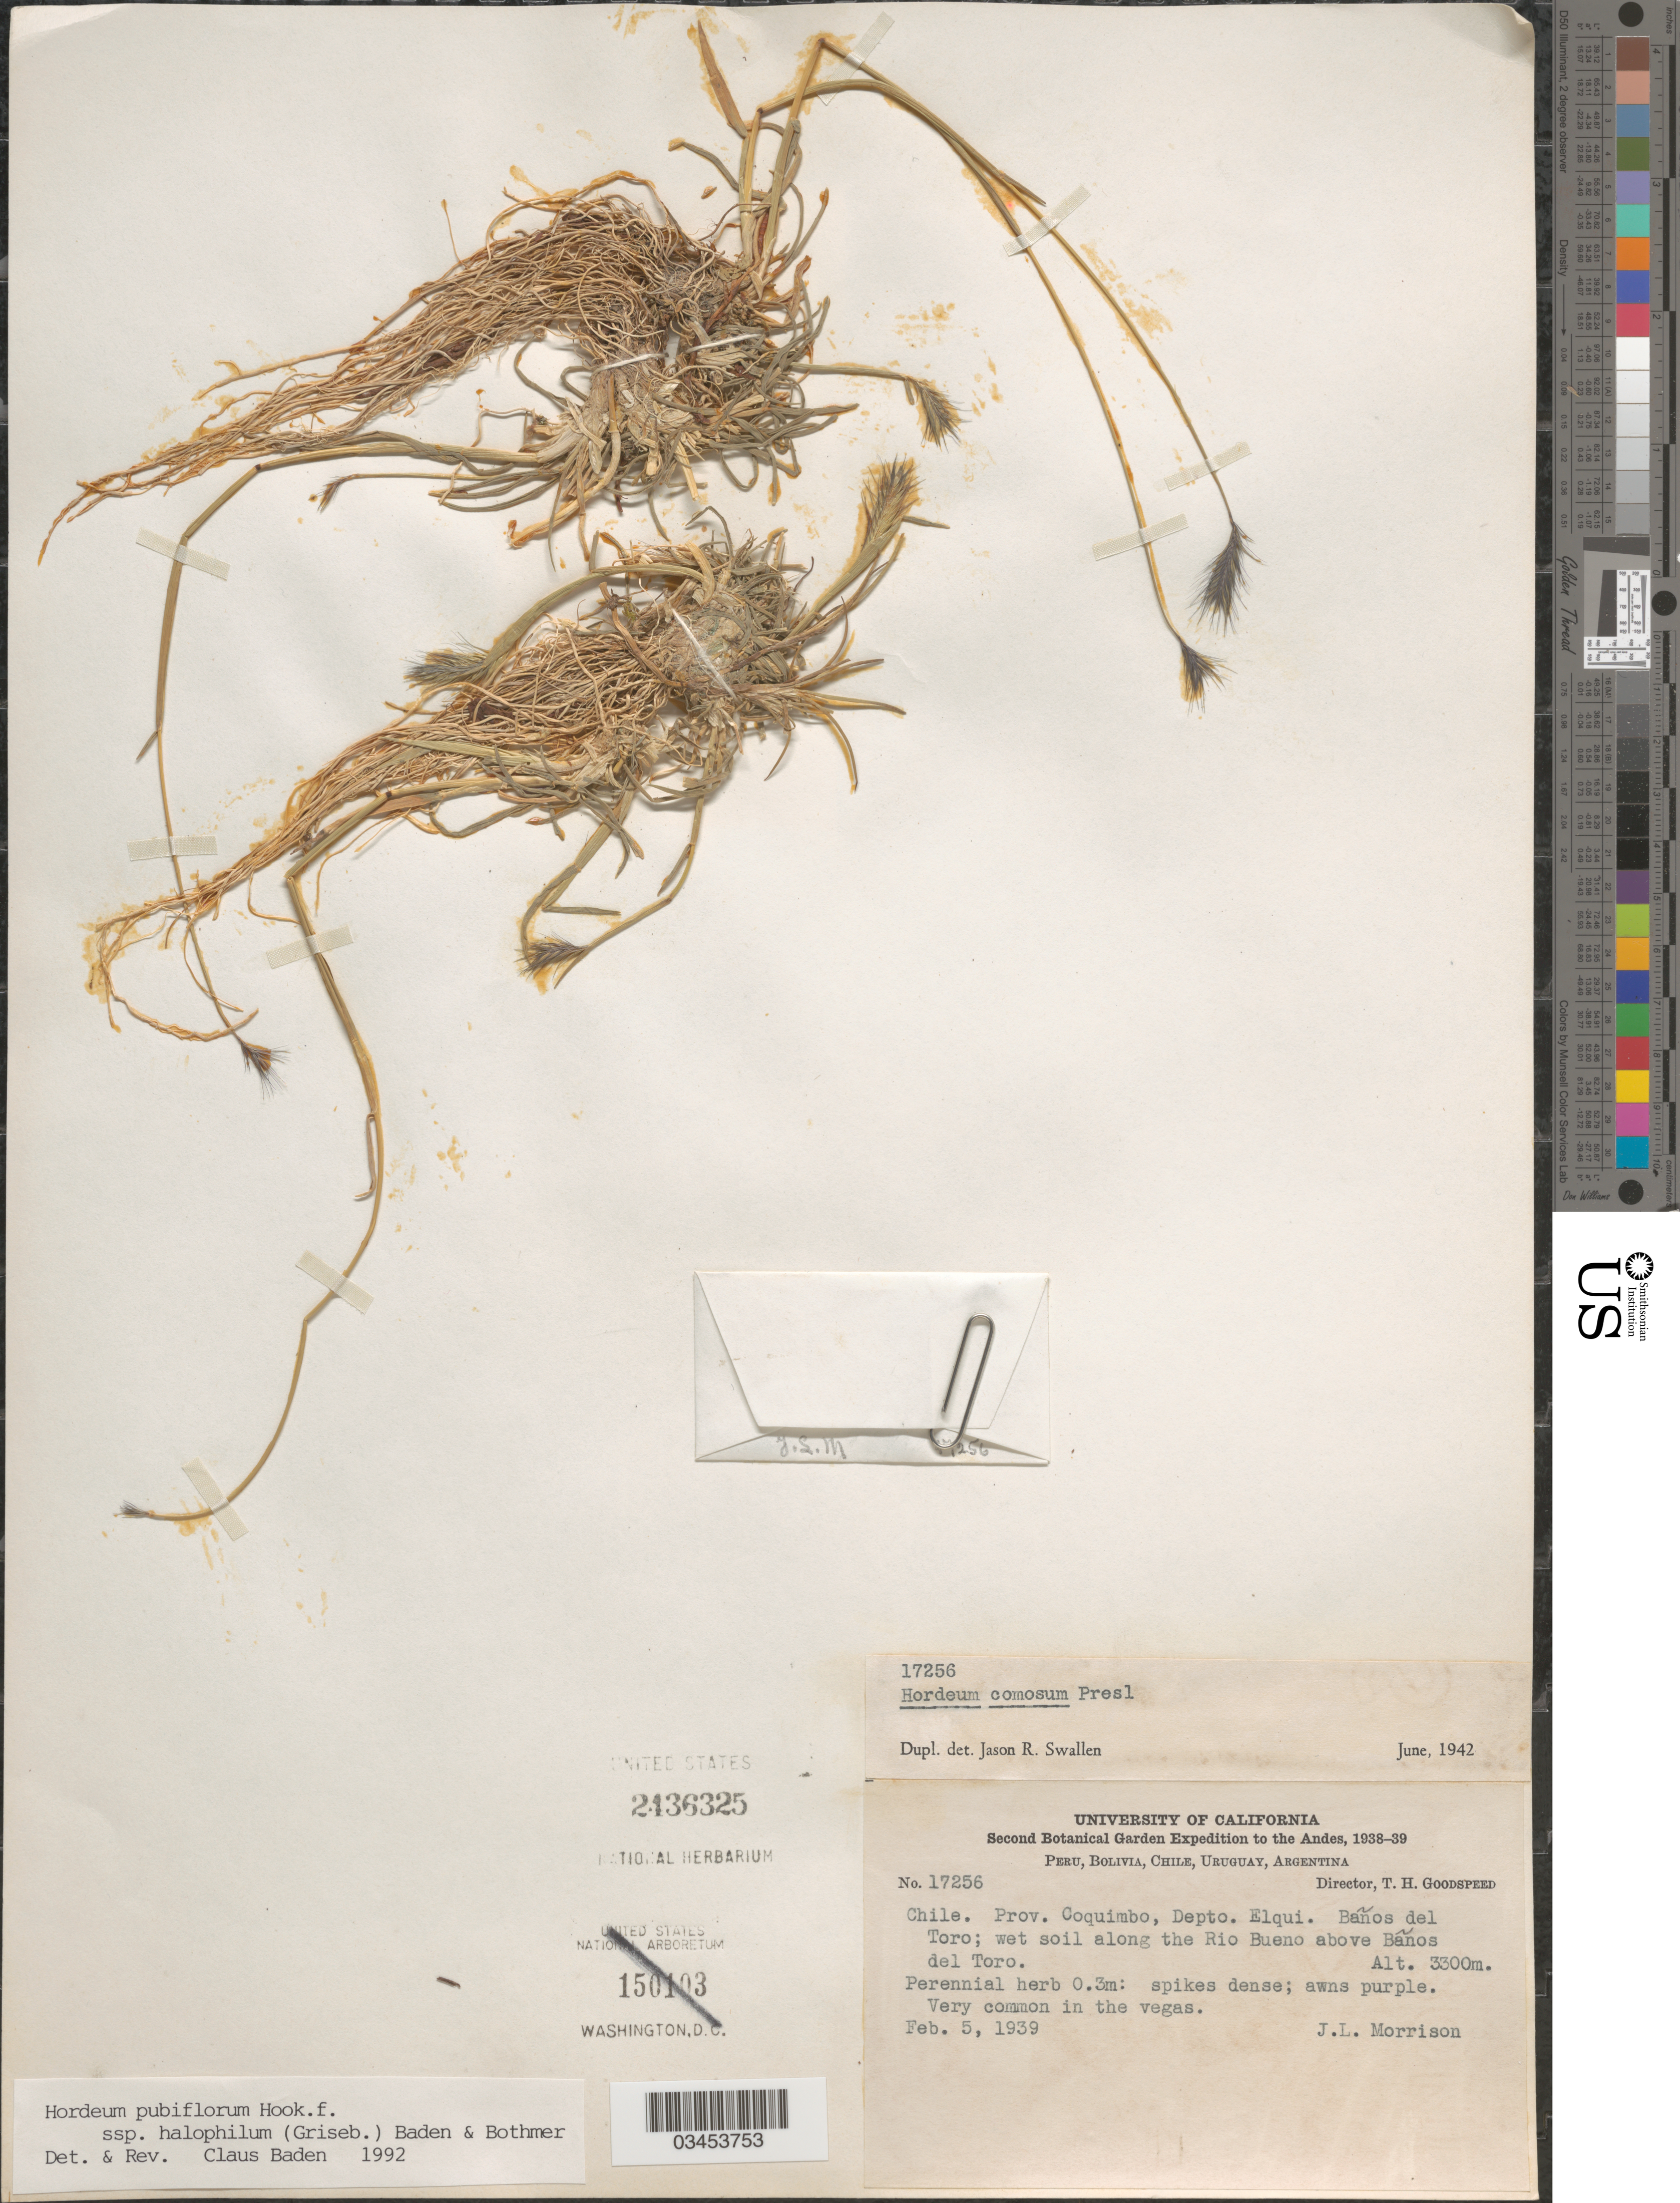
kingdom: Plantae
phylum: Tracheophyta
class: Liliopsida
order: Poales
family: Poaceae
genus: Hordeum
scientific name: Hordeum pubiflorum subsp. halophilum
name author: Hook. f.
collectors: J. Morrison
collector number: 17256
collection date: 1939-02-05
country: Chile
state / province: Coquimbo (IV)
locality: Depto. Elqui. Baños del Toro; wet soil along the Rio Bueno above Baños del Toro. Very common in the vegas.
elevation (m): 3300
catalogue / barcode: US 2436325